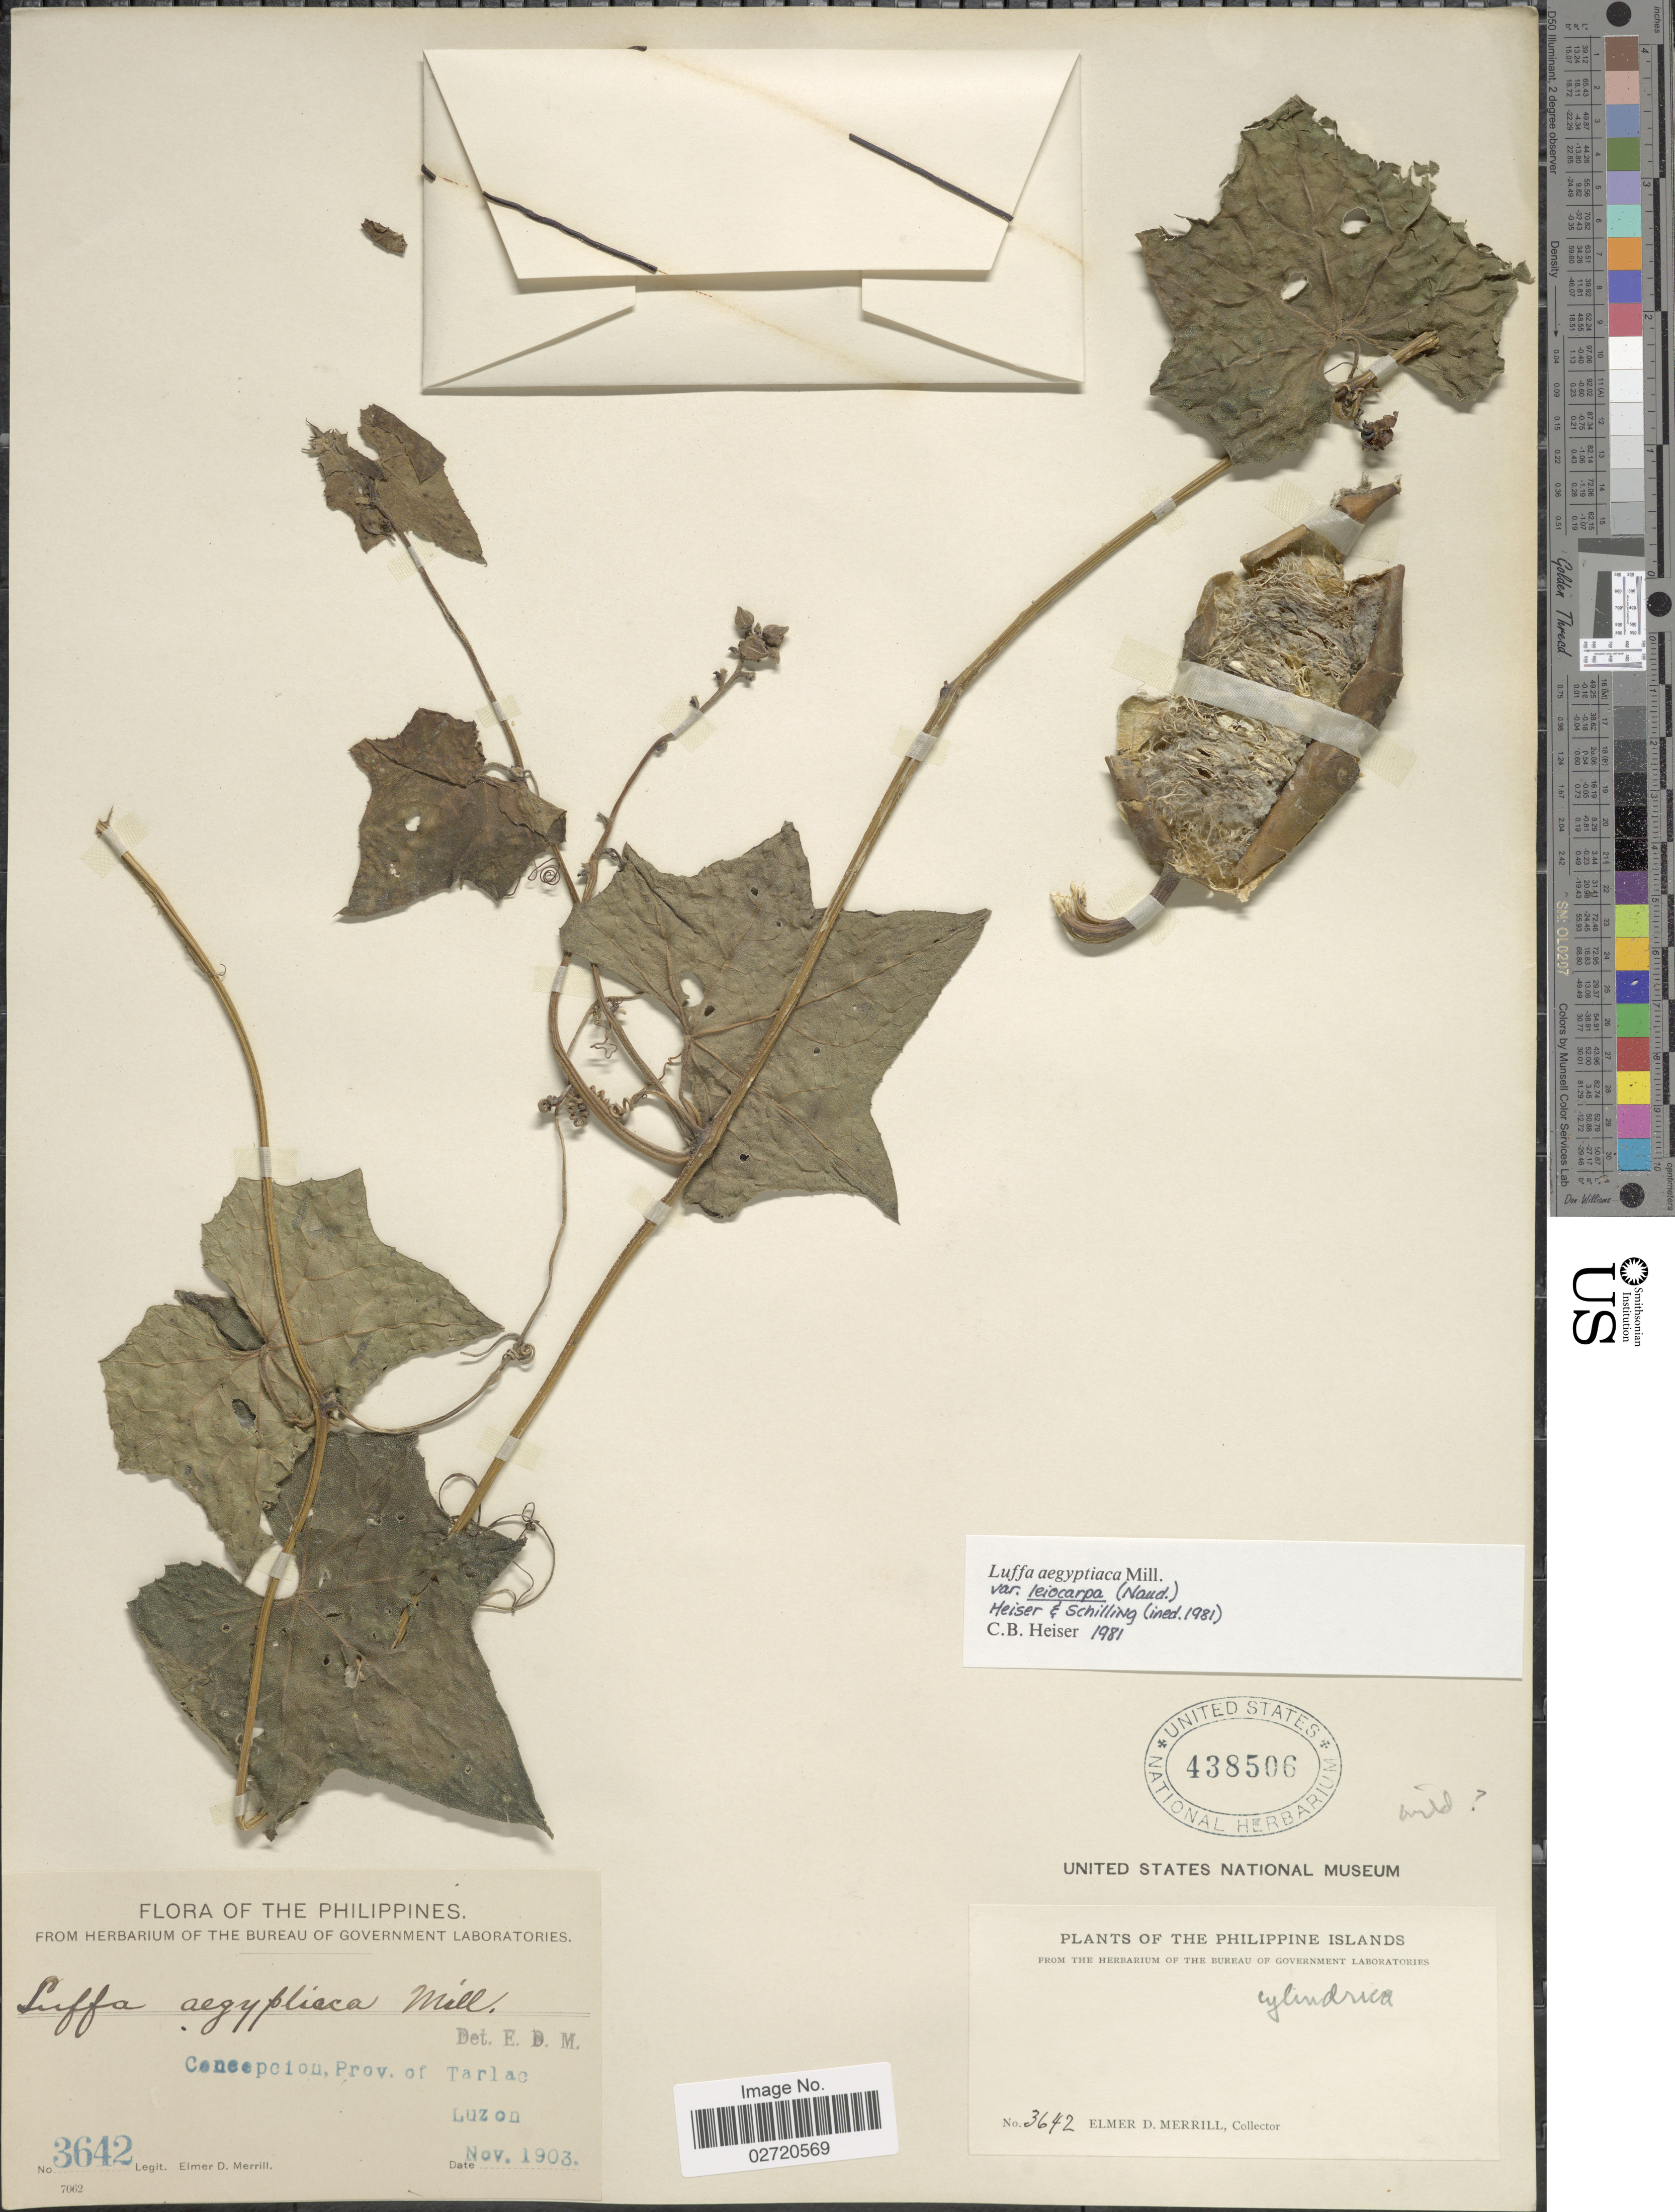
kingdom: Plantae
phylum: Tracheophyta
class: Magnoliopsida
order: Cucurbitales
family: Cucurbitaceae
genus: Luffa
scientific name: Luffa aegyptiaca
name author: Mill.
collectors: E. D. Merrill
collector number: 3642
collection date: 1903-11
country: Philippines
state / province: Central Luzon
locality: Concepciou, Prov. of Tarlac, Luzon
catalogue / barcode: US 438506